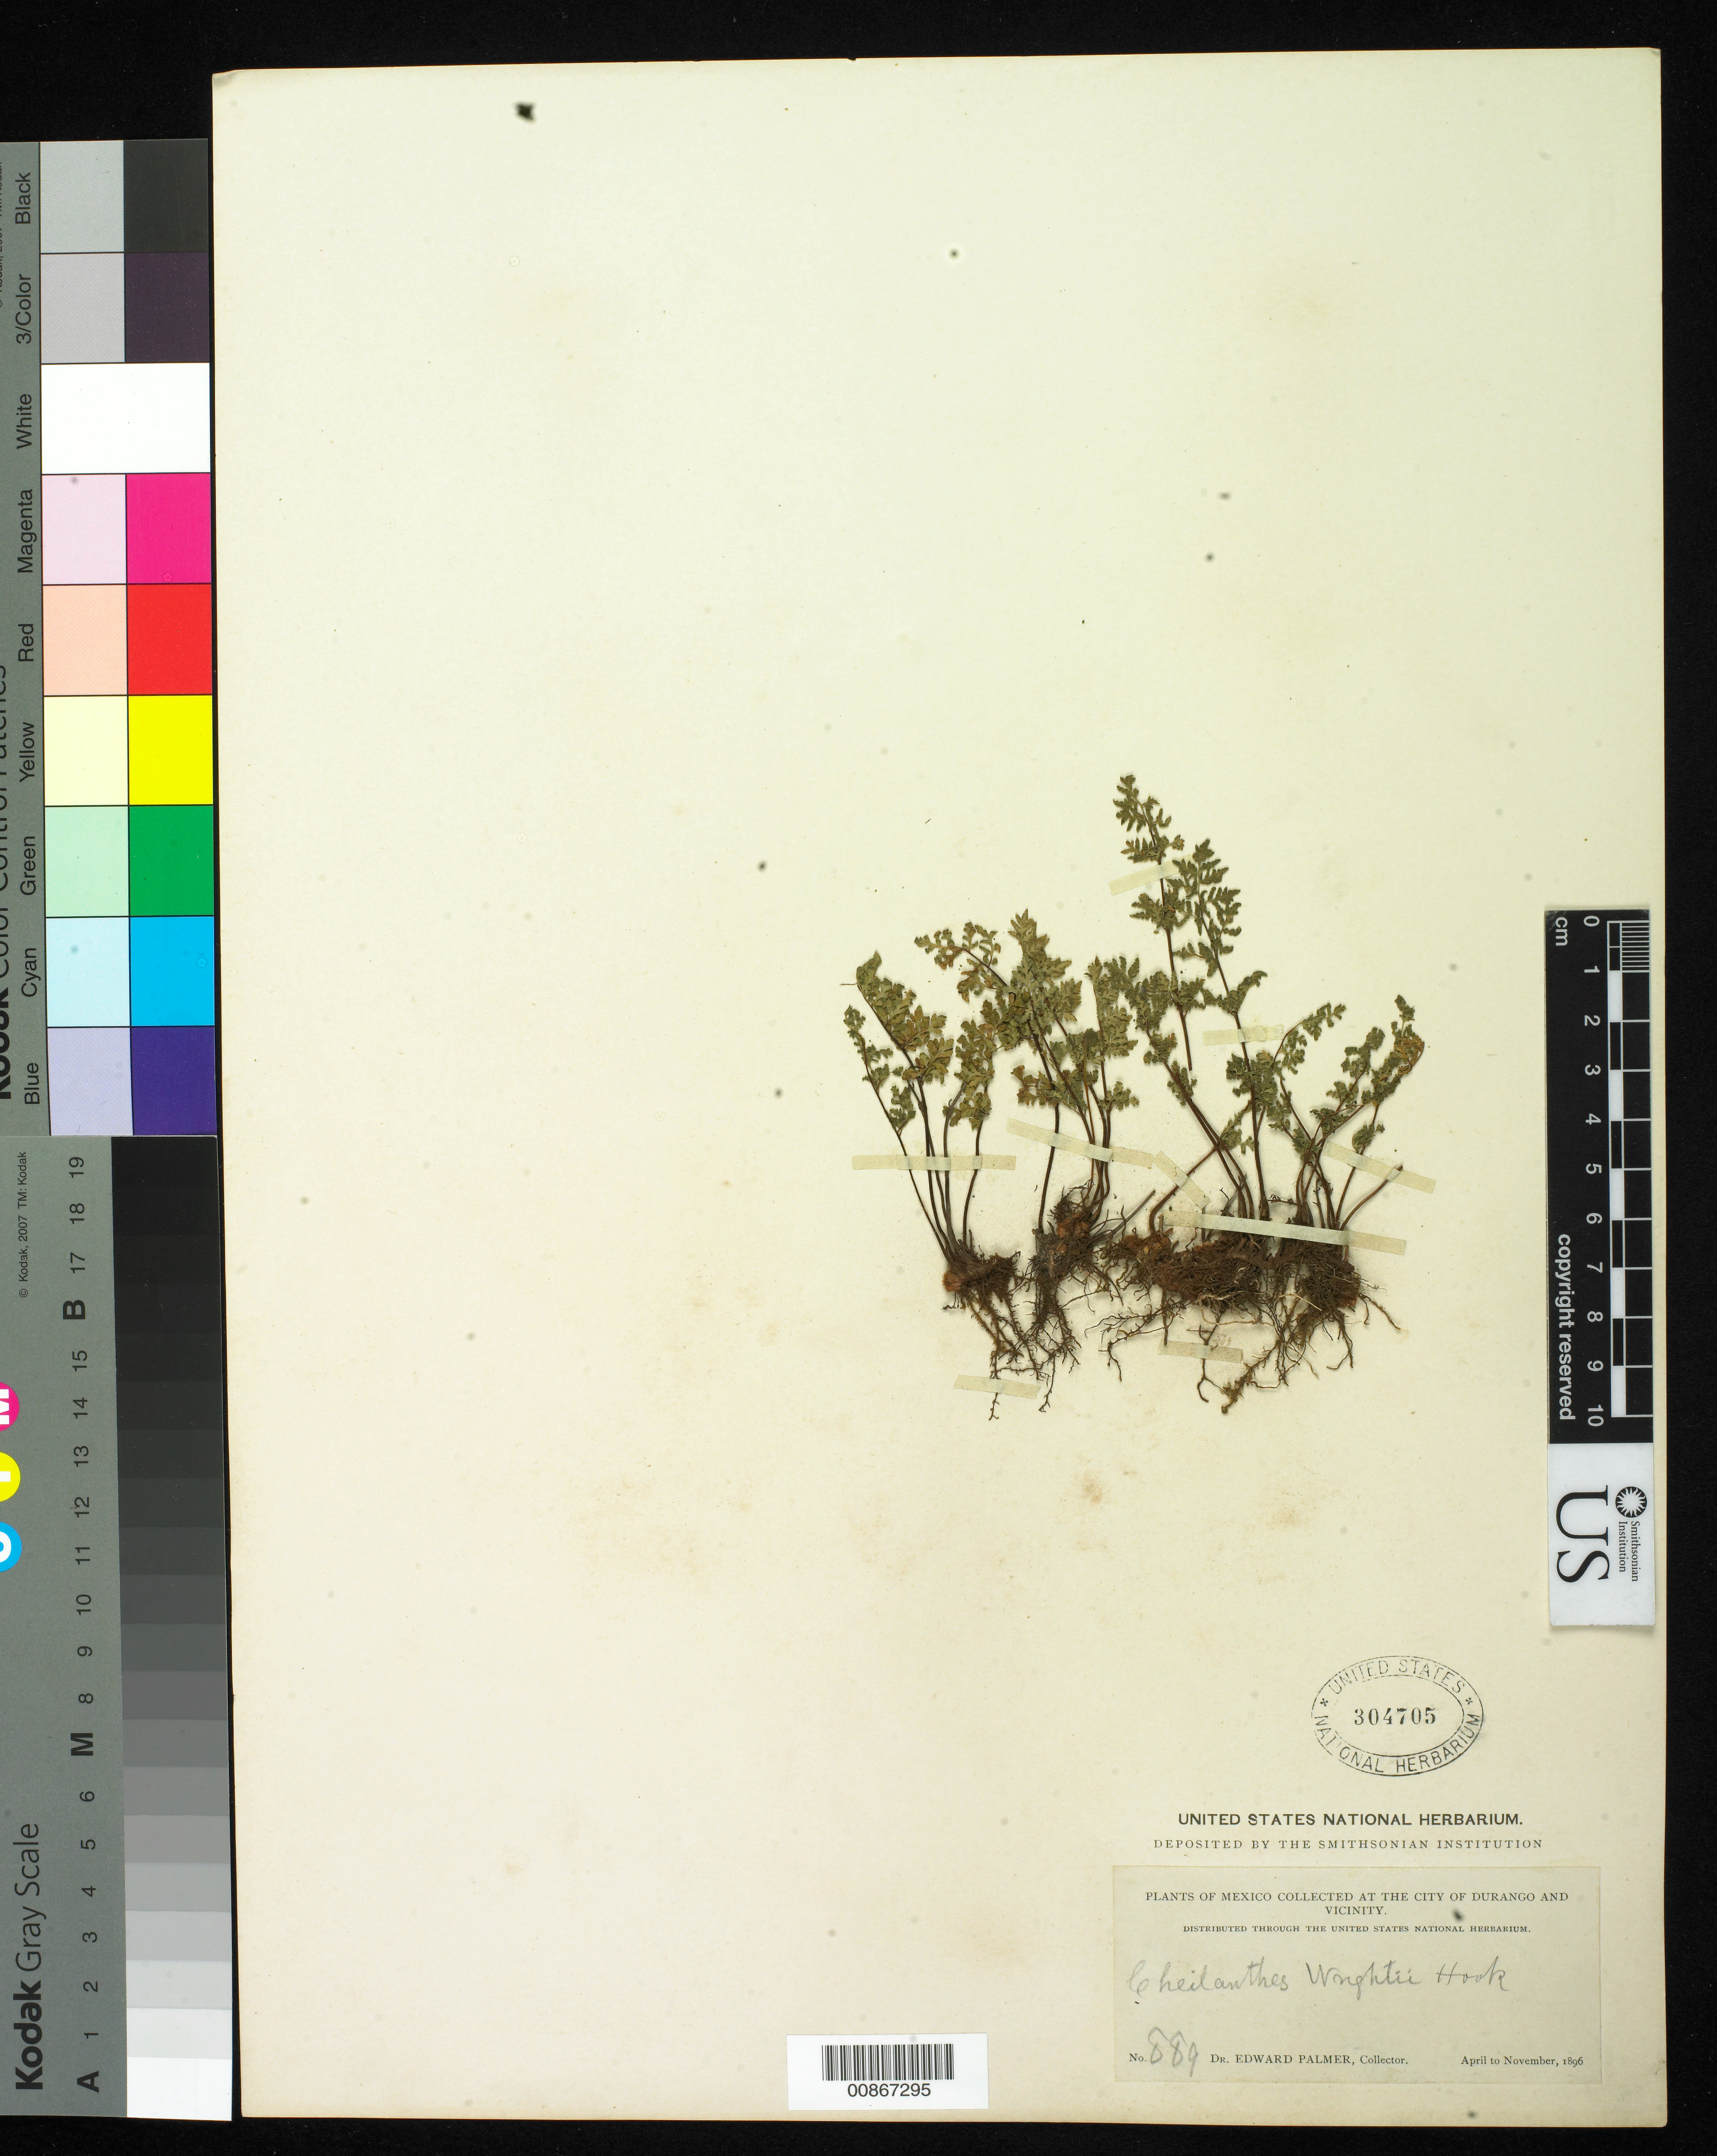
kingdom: Plantae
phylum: Tracheophyta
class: Polypodiopsida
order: Polypodiales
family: Pteridaceae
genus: Cheilanthes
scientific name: Cheilanthes wrightii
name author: Hook.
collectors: E. Palmer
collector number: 889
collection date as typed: Apr 1896 to -- Nov 1896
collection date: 1896-04/1896-11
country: Mexico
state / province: Durango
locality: City of Durango and vicinity.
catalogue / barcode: US 304705